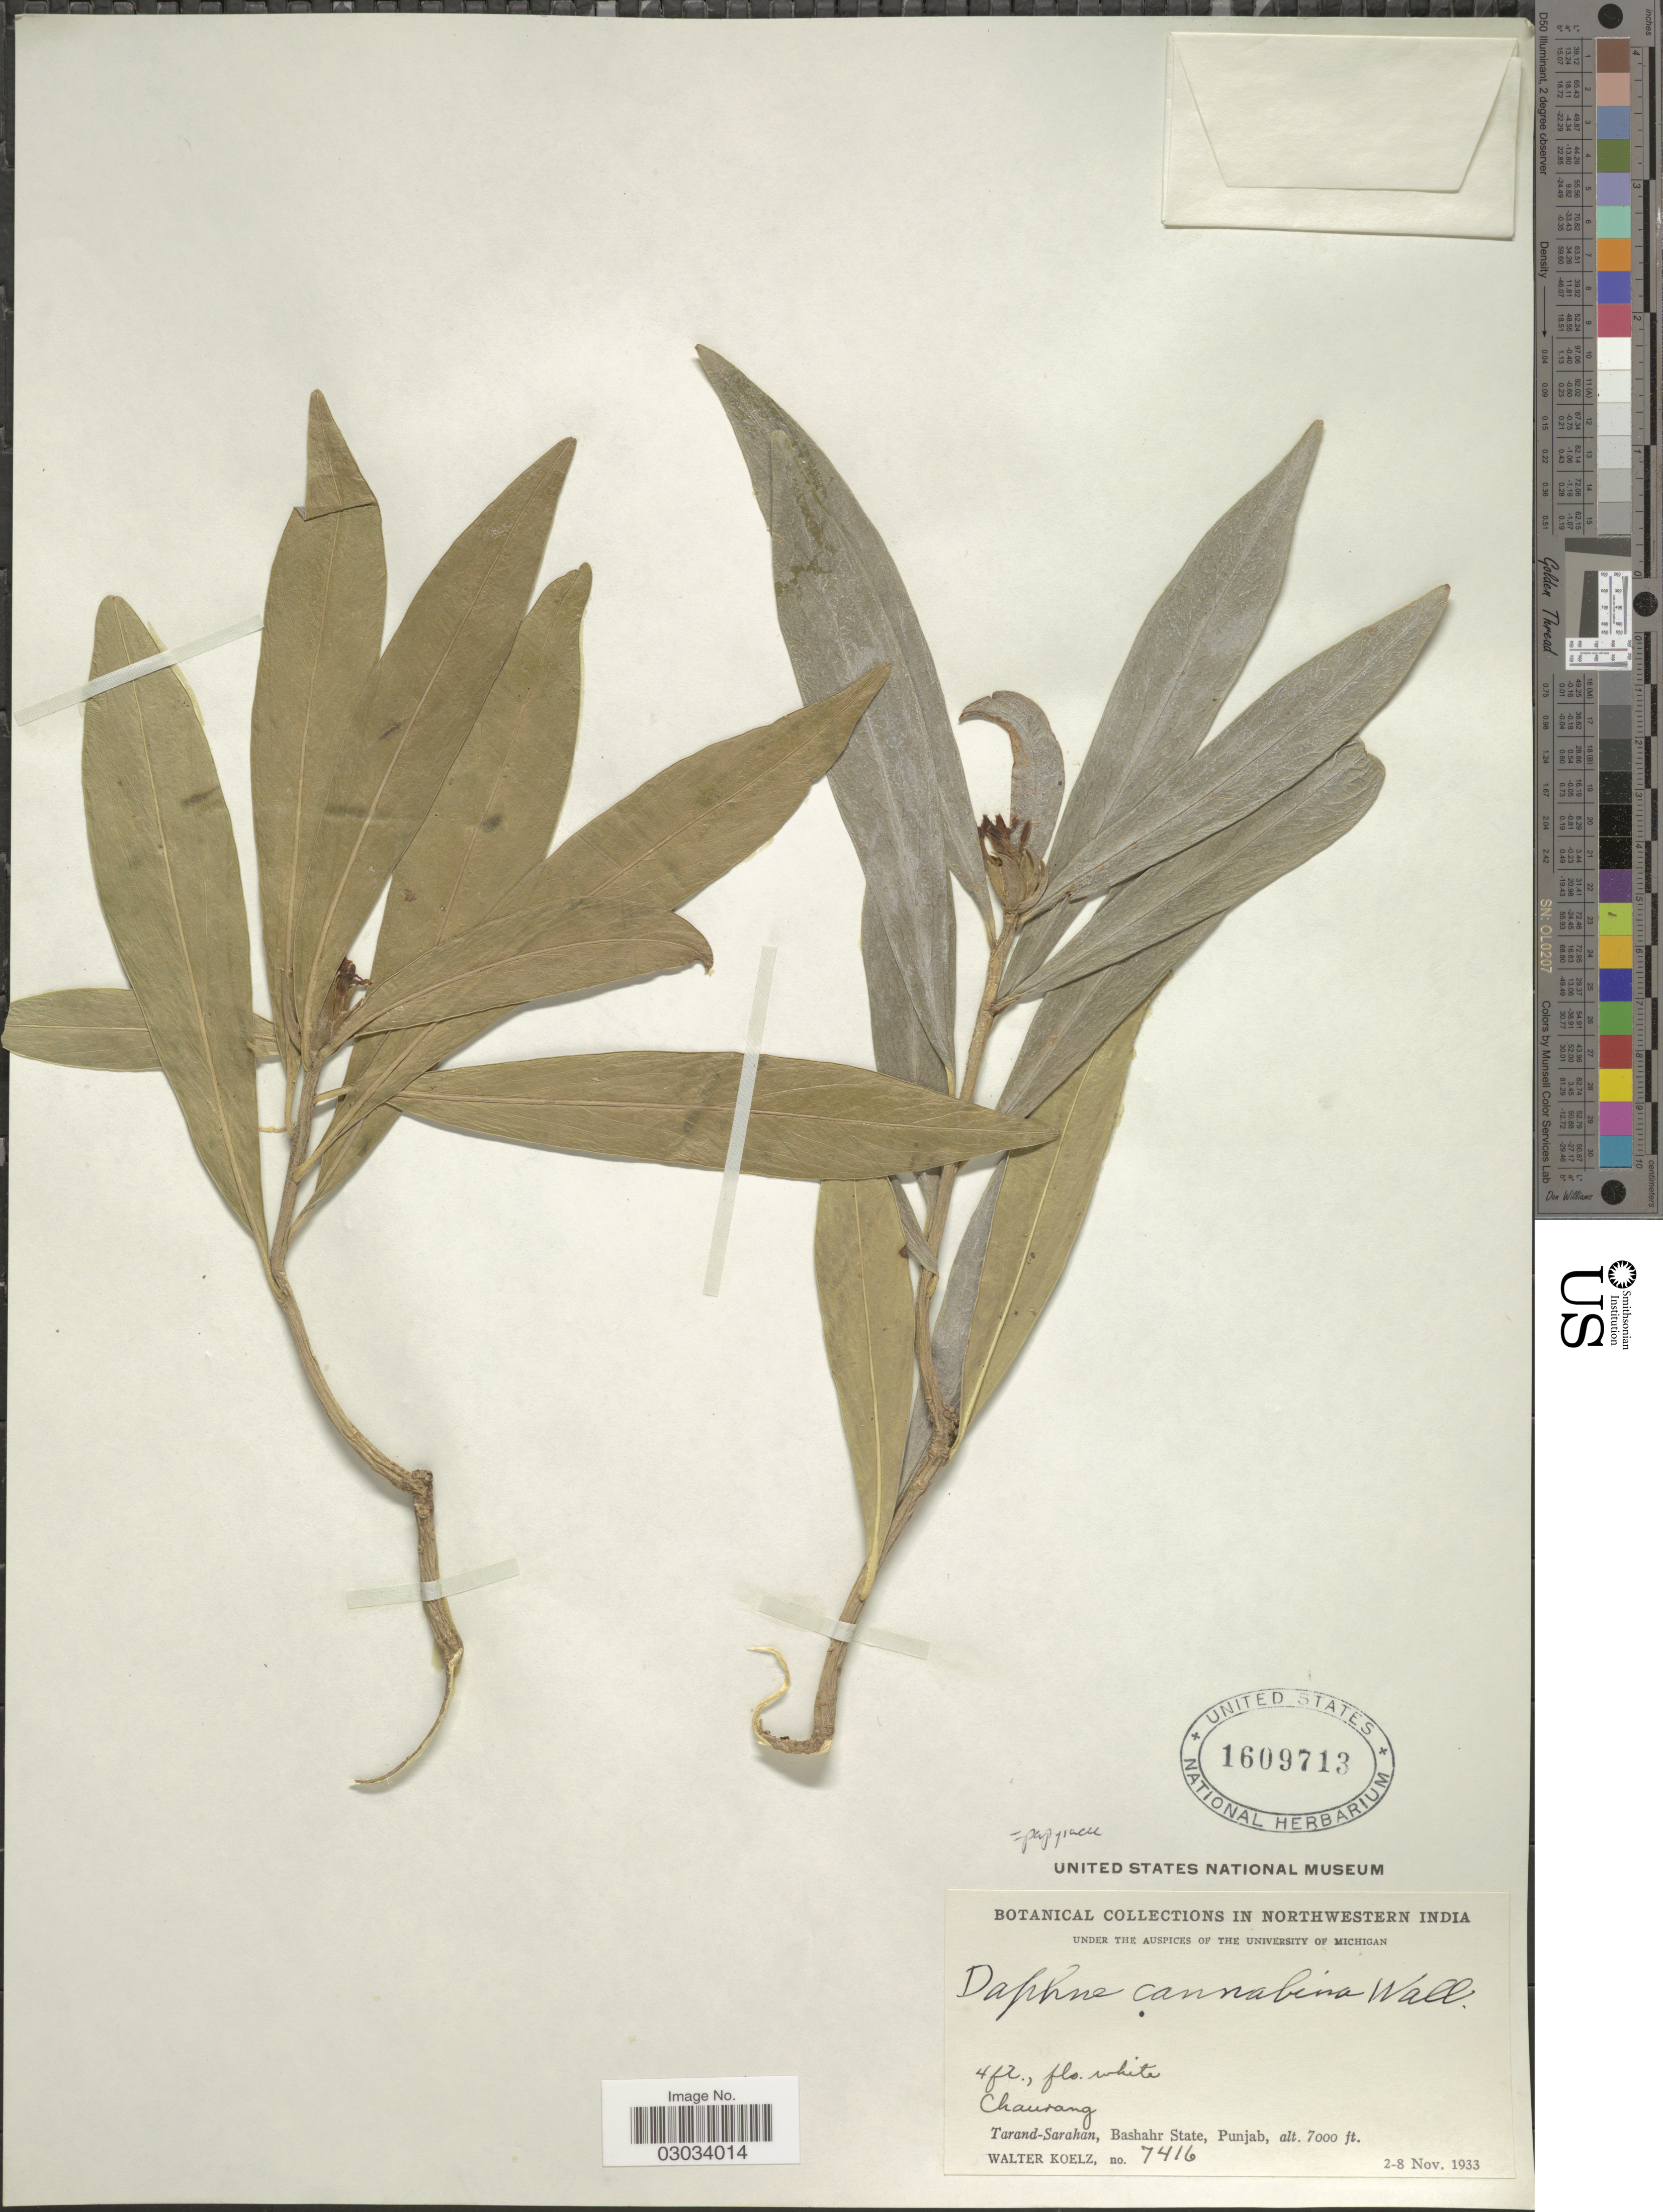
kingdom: Plantae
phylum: Tracheophyta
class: Magnoliopsida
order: Malvales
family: Thymelaeaceae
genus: Daphne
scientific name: Daphne papyracea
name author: Wall. ex Steud.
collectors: W. N. Koelz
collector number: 7416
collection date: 1933-11-02/1933-11-08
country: India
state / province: Punjab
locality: Northwestern India. Chaurang. Tarand-Sarahan, Bashahr State.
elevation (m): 2134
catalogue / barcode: US 1609713